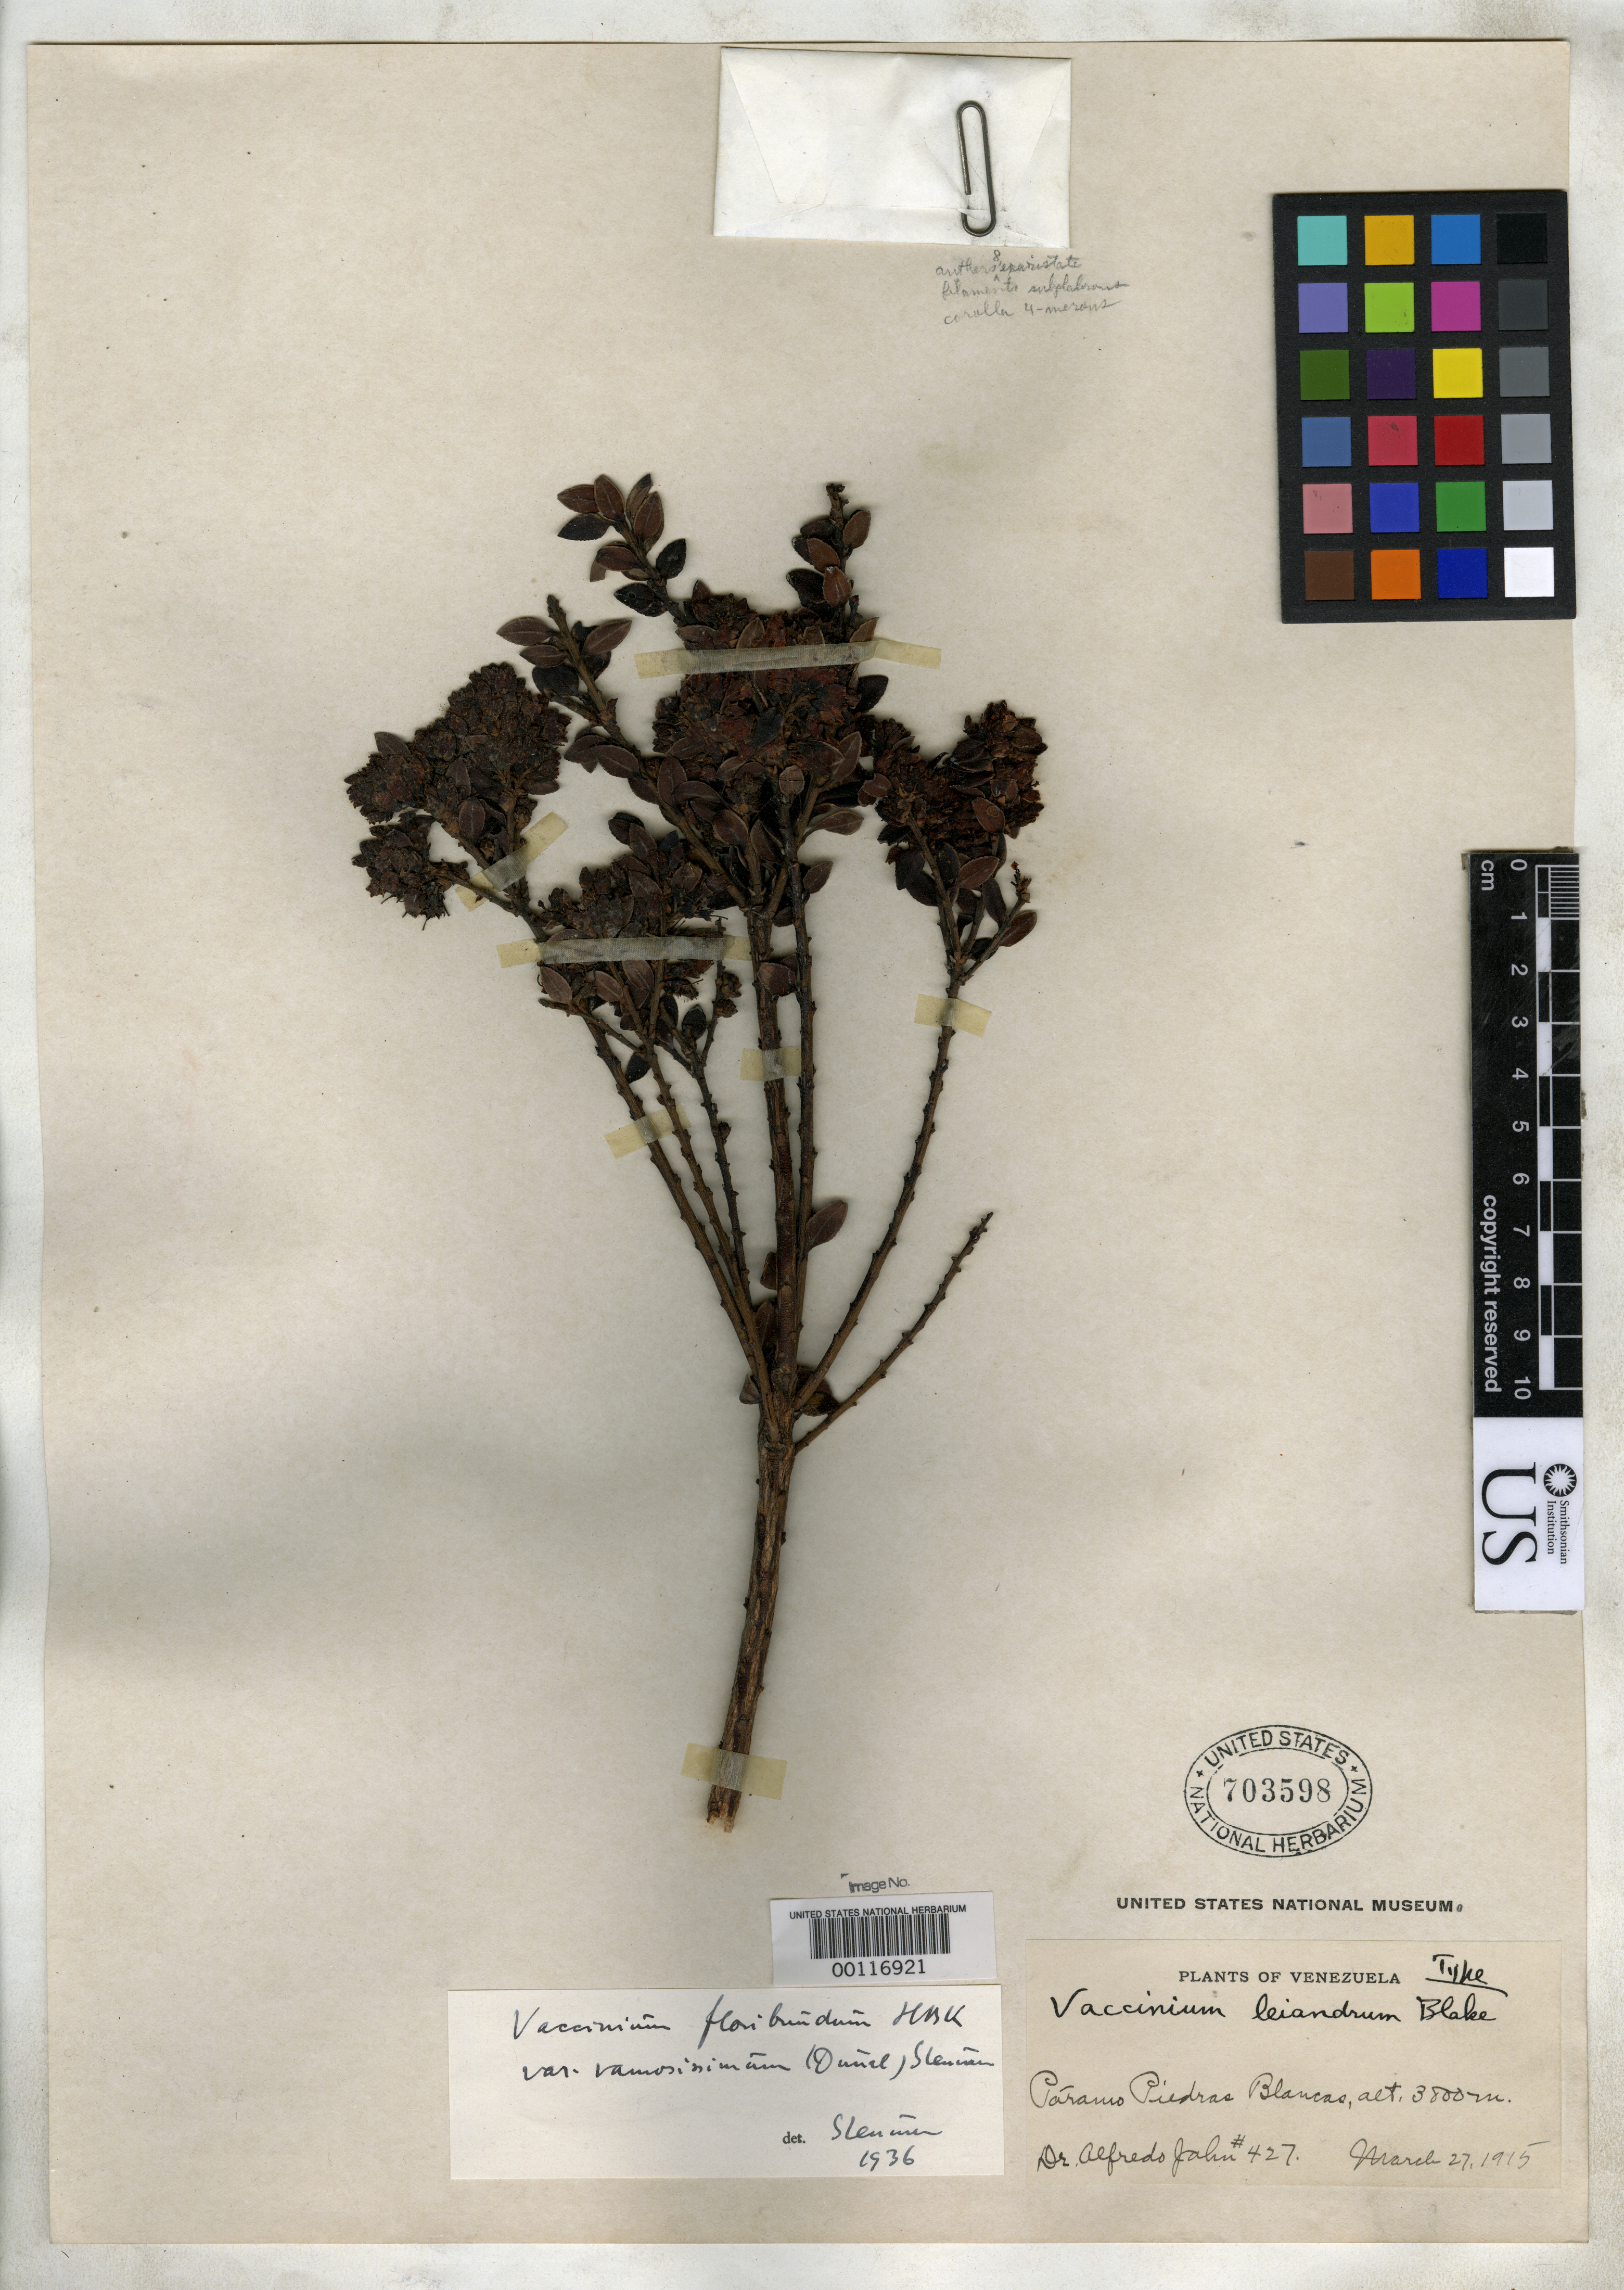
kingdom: Plantae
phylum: Tracheophyta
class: Magnoliopsida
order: Ericales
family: Ericaceae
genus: Vaccinium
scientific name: Vaccinium leiandrum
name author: S.F. Blake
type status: Holotype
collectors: A. Jahn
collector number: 427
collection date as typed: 27 Mar 1915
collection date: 1915-03-27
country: Venezuela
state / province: Mérida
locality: Paramo de Piedras Blancas.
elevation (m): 3800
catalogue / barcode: US 703598